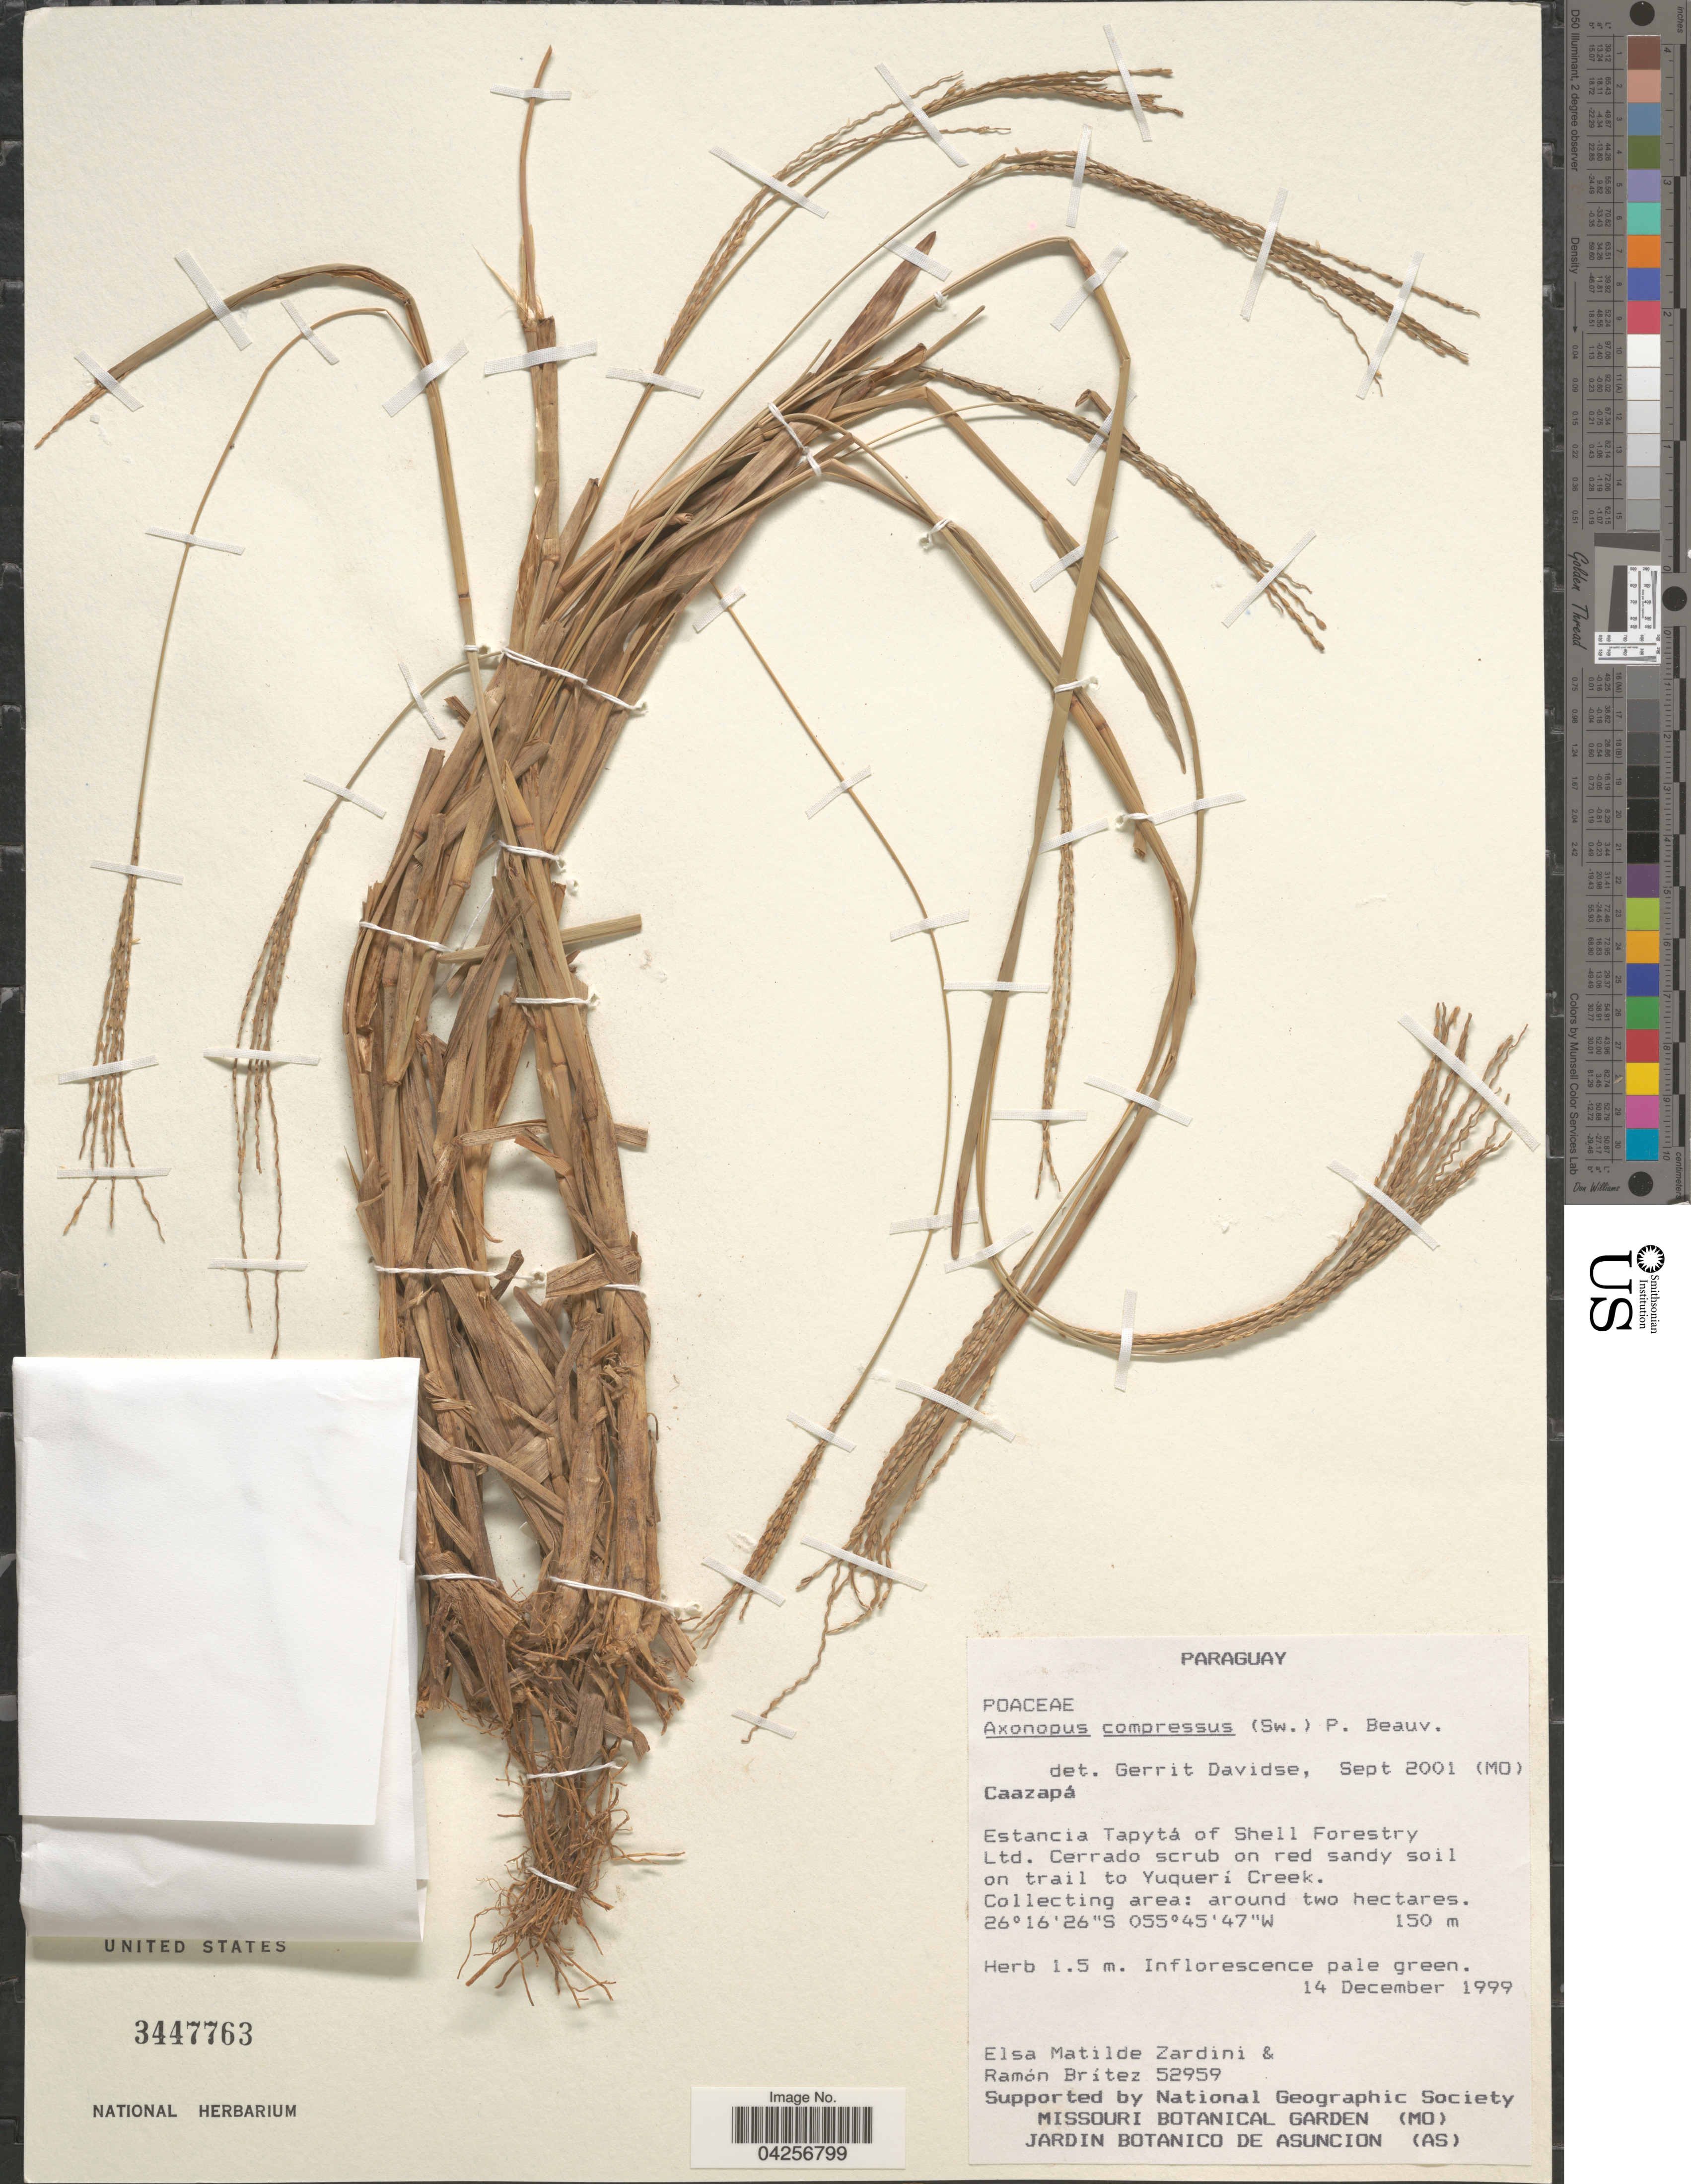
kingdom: Plantae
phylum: Tracheophyta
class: Liliopsida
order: Poales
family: Poaceae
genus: Axonopus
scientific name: Axonopus compressus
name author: (Sw.) P. Beauv.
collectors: E. M. Zardini & R. Brítez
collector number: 52959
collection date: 1999-12-14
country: Paraguay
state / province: Caazapa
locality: Estancia Tapytá of Shell Forestry Ltd. Cerrado scrub on red sandy soil on trail to Yuquerí Creek.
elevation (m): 150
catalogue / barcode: US 3447763